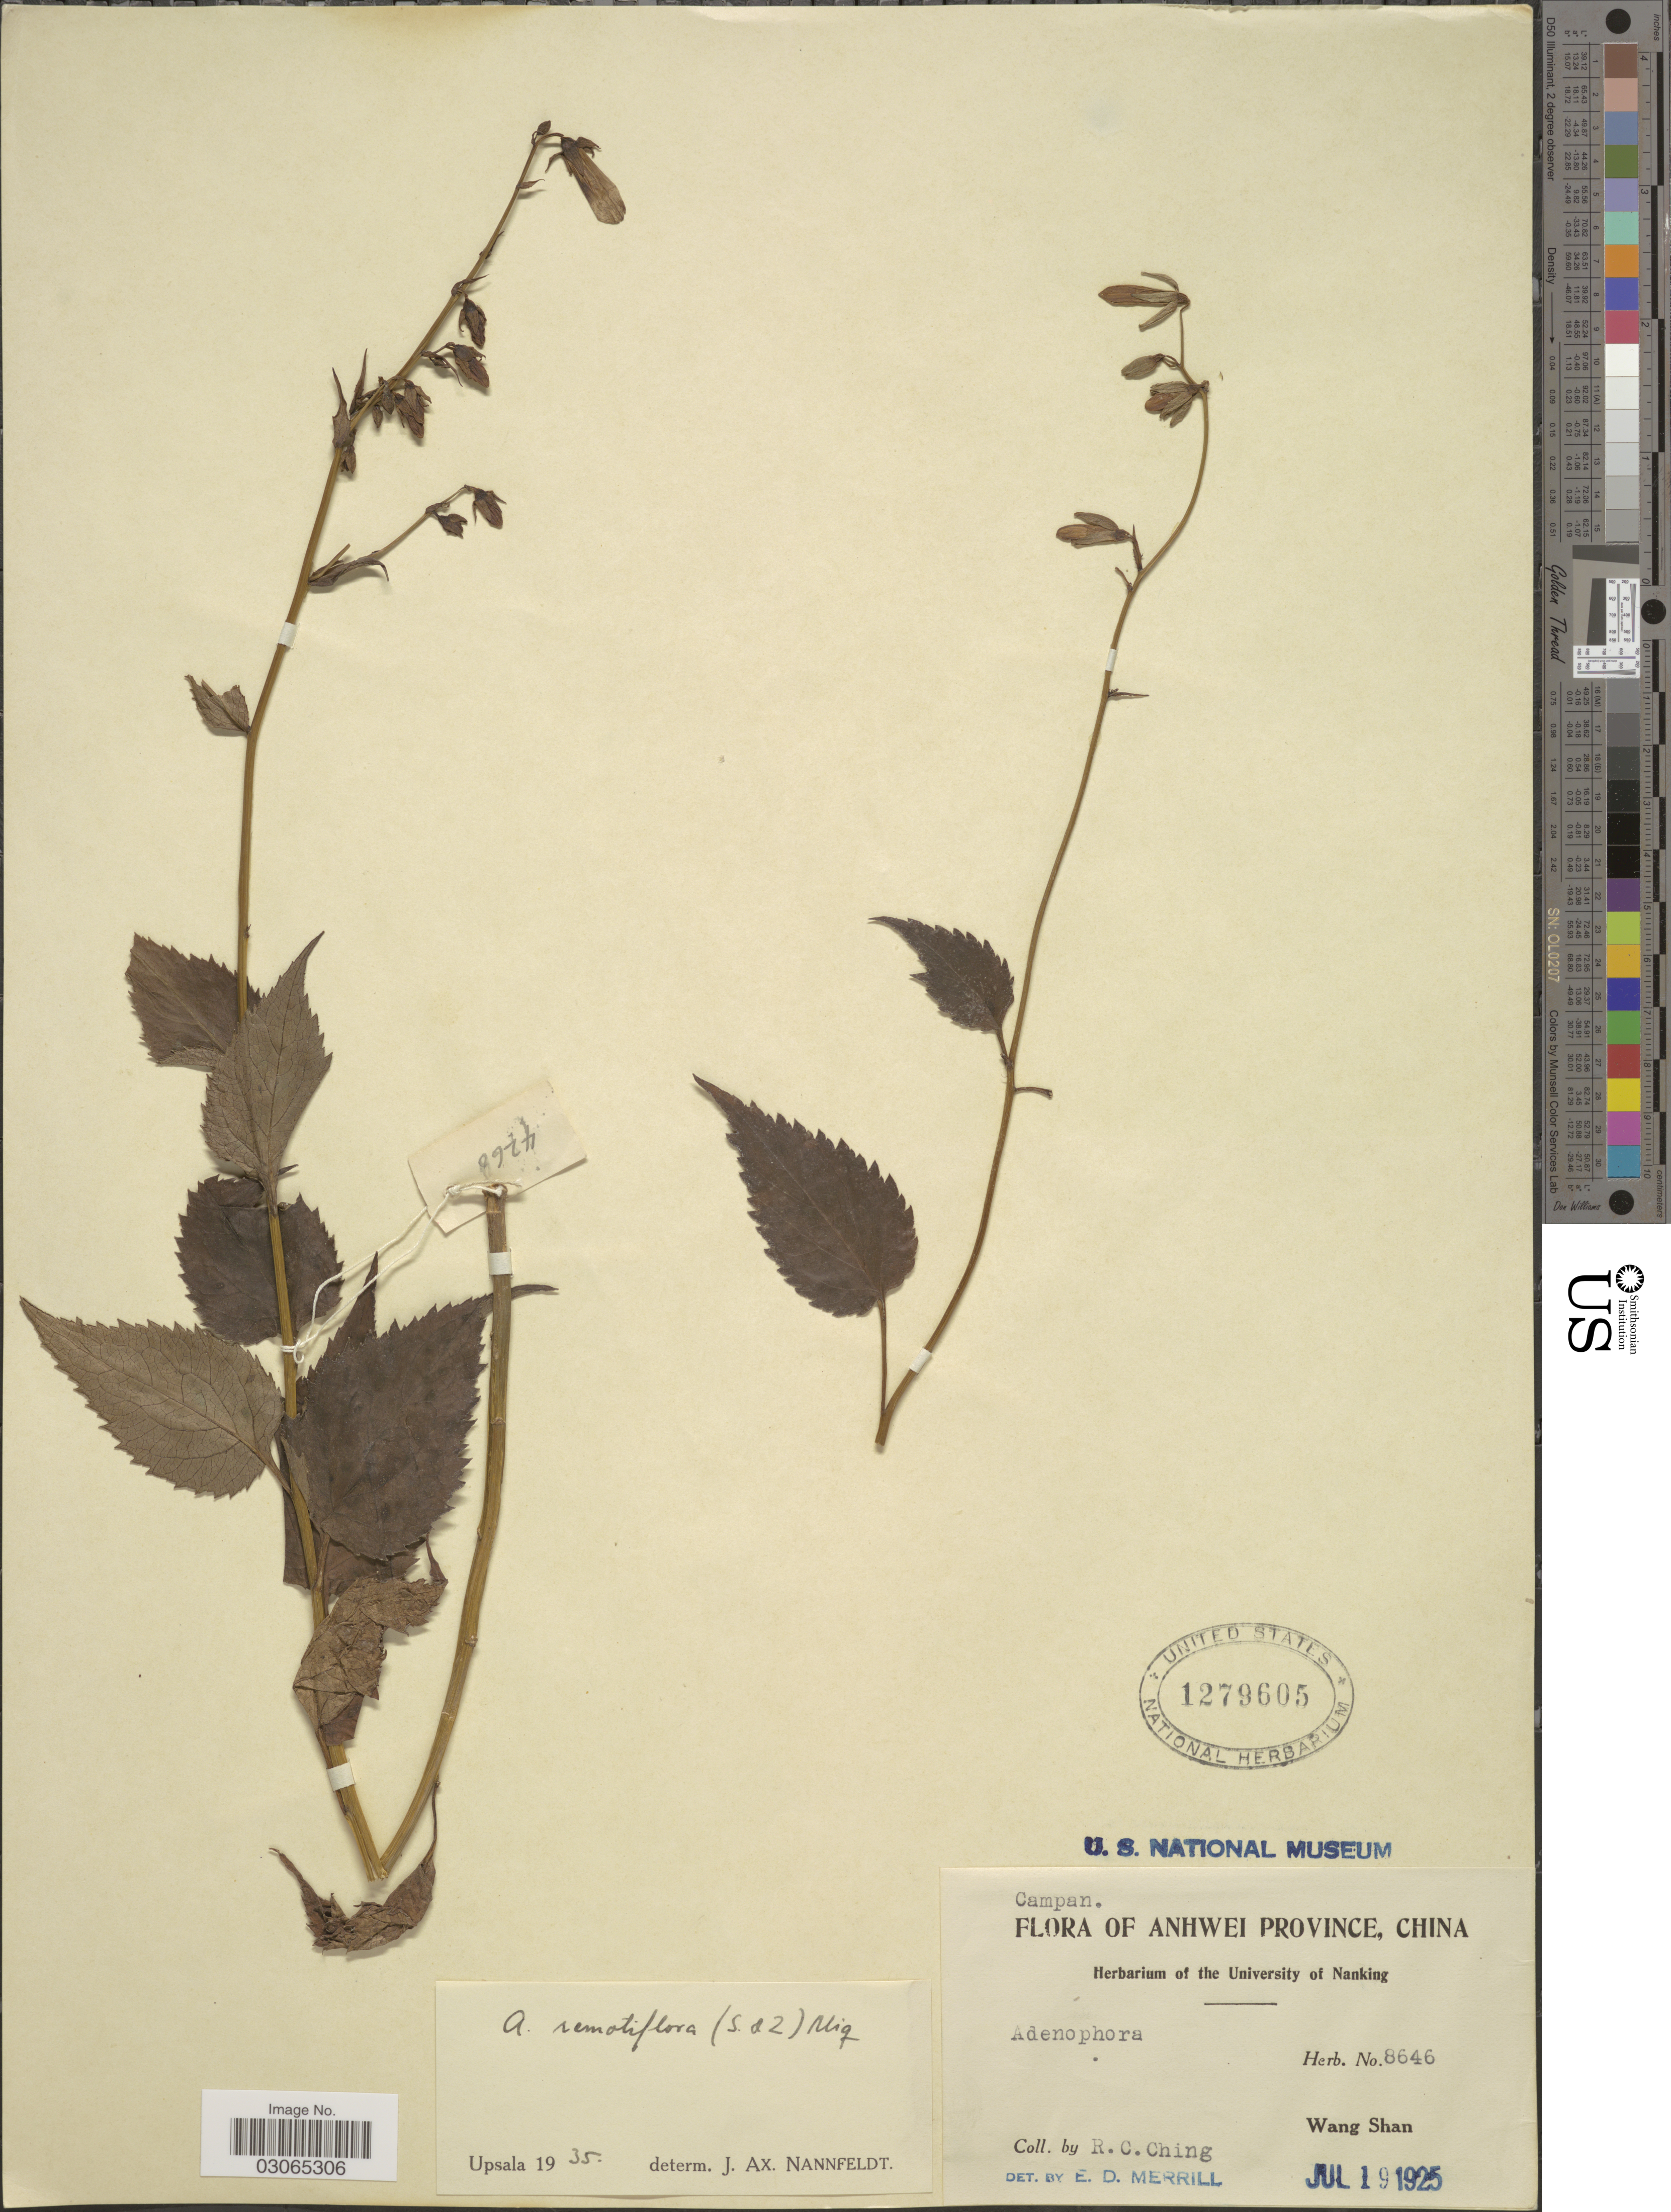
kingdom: Plantae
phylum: Tracheophyta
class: Magnoliopsida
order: Asterales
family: Campanulaceae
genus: Adenophora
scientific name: Adenophora remotiflora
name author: (Siebold & Zucc.) Miq.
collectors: R. C. Ching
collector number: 8646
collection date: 1925-07-19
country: China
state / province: Anhui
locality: Anhwei Province. Wang Shan.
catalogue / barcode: US 1279605